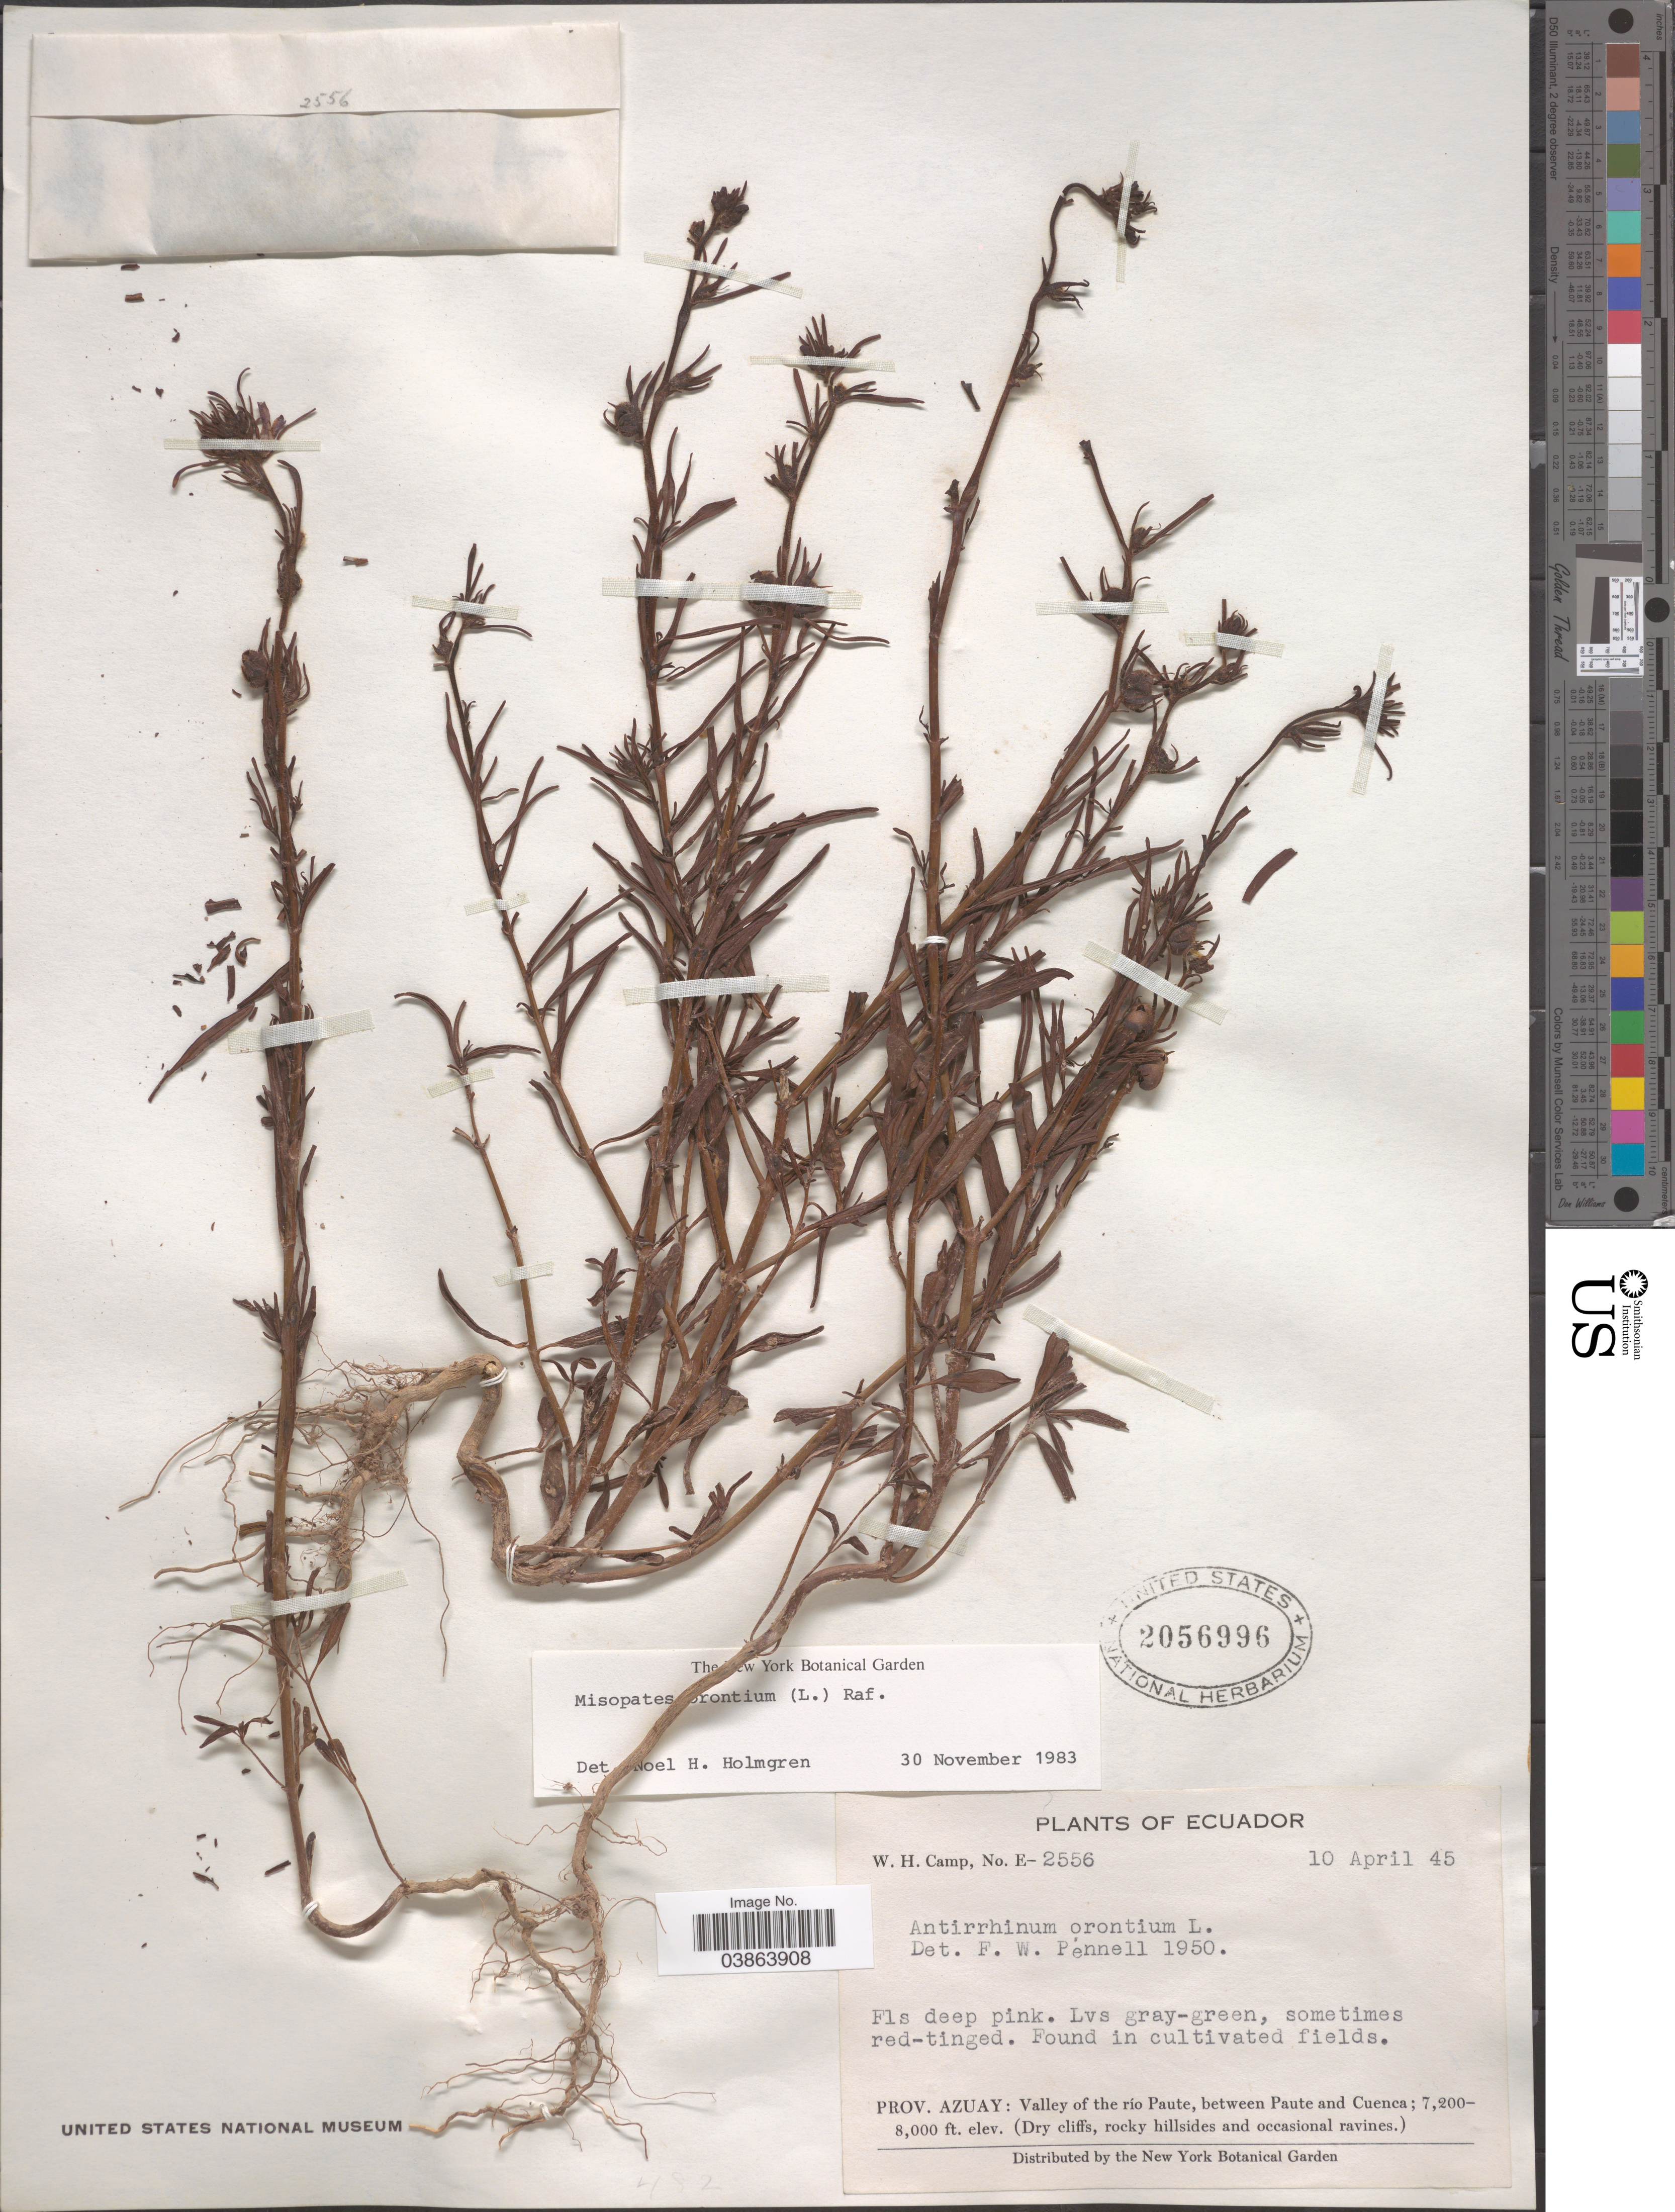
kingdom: Plantae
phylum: Tracheophyta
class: Magnoliopsida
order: Lamiales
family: Plantaginaceae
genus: Antirrhinum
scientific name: Antirrhinum orontium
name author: L.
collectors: W. H. Camp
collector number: E-2556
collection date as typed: Transcribed d/m/y: 10/4/45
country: Ecuador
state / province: Azuay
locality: Valley of the río Paute, between Paute and Cuenca.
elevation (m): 2195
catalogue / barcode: US 2056996